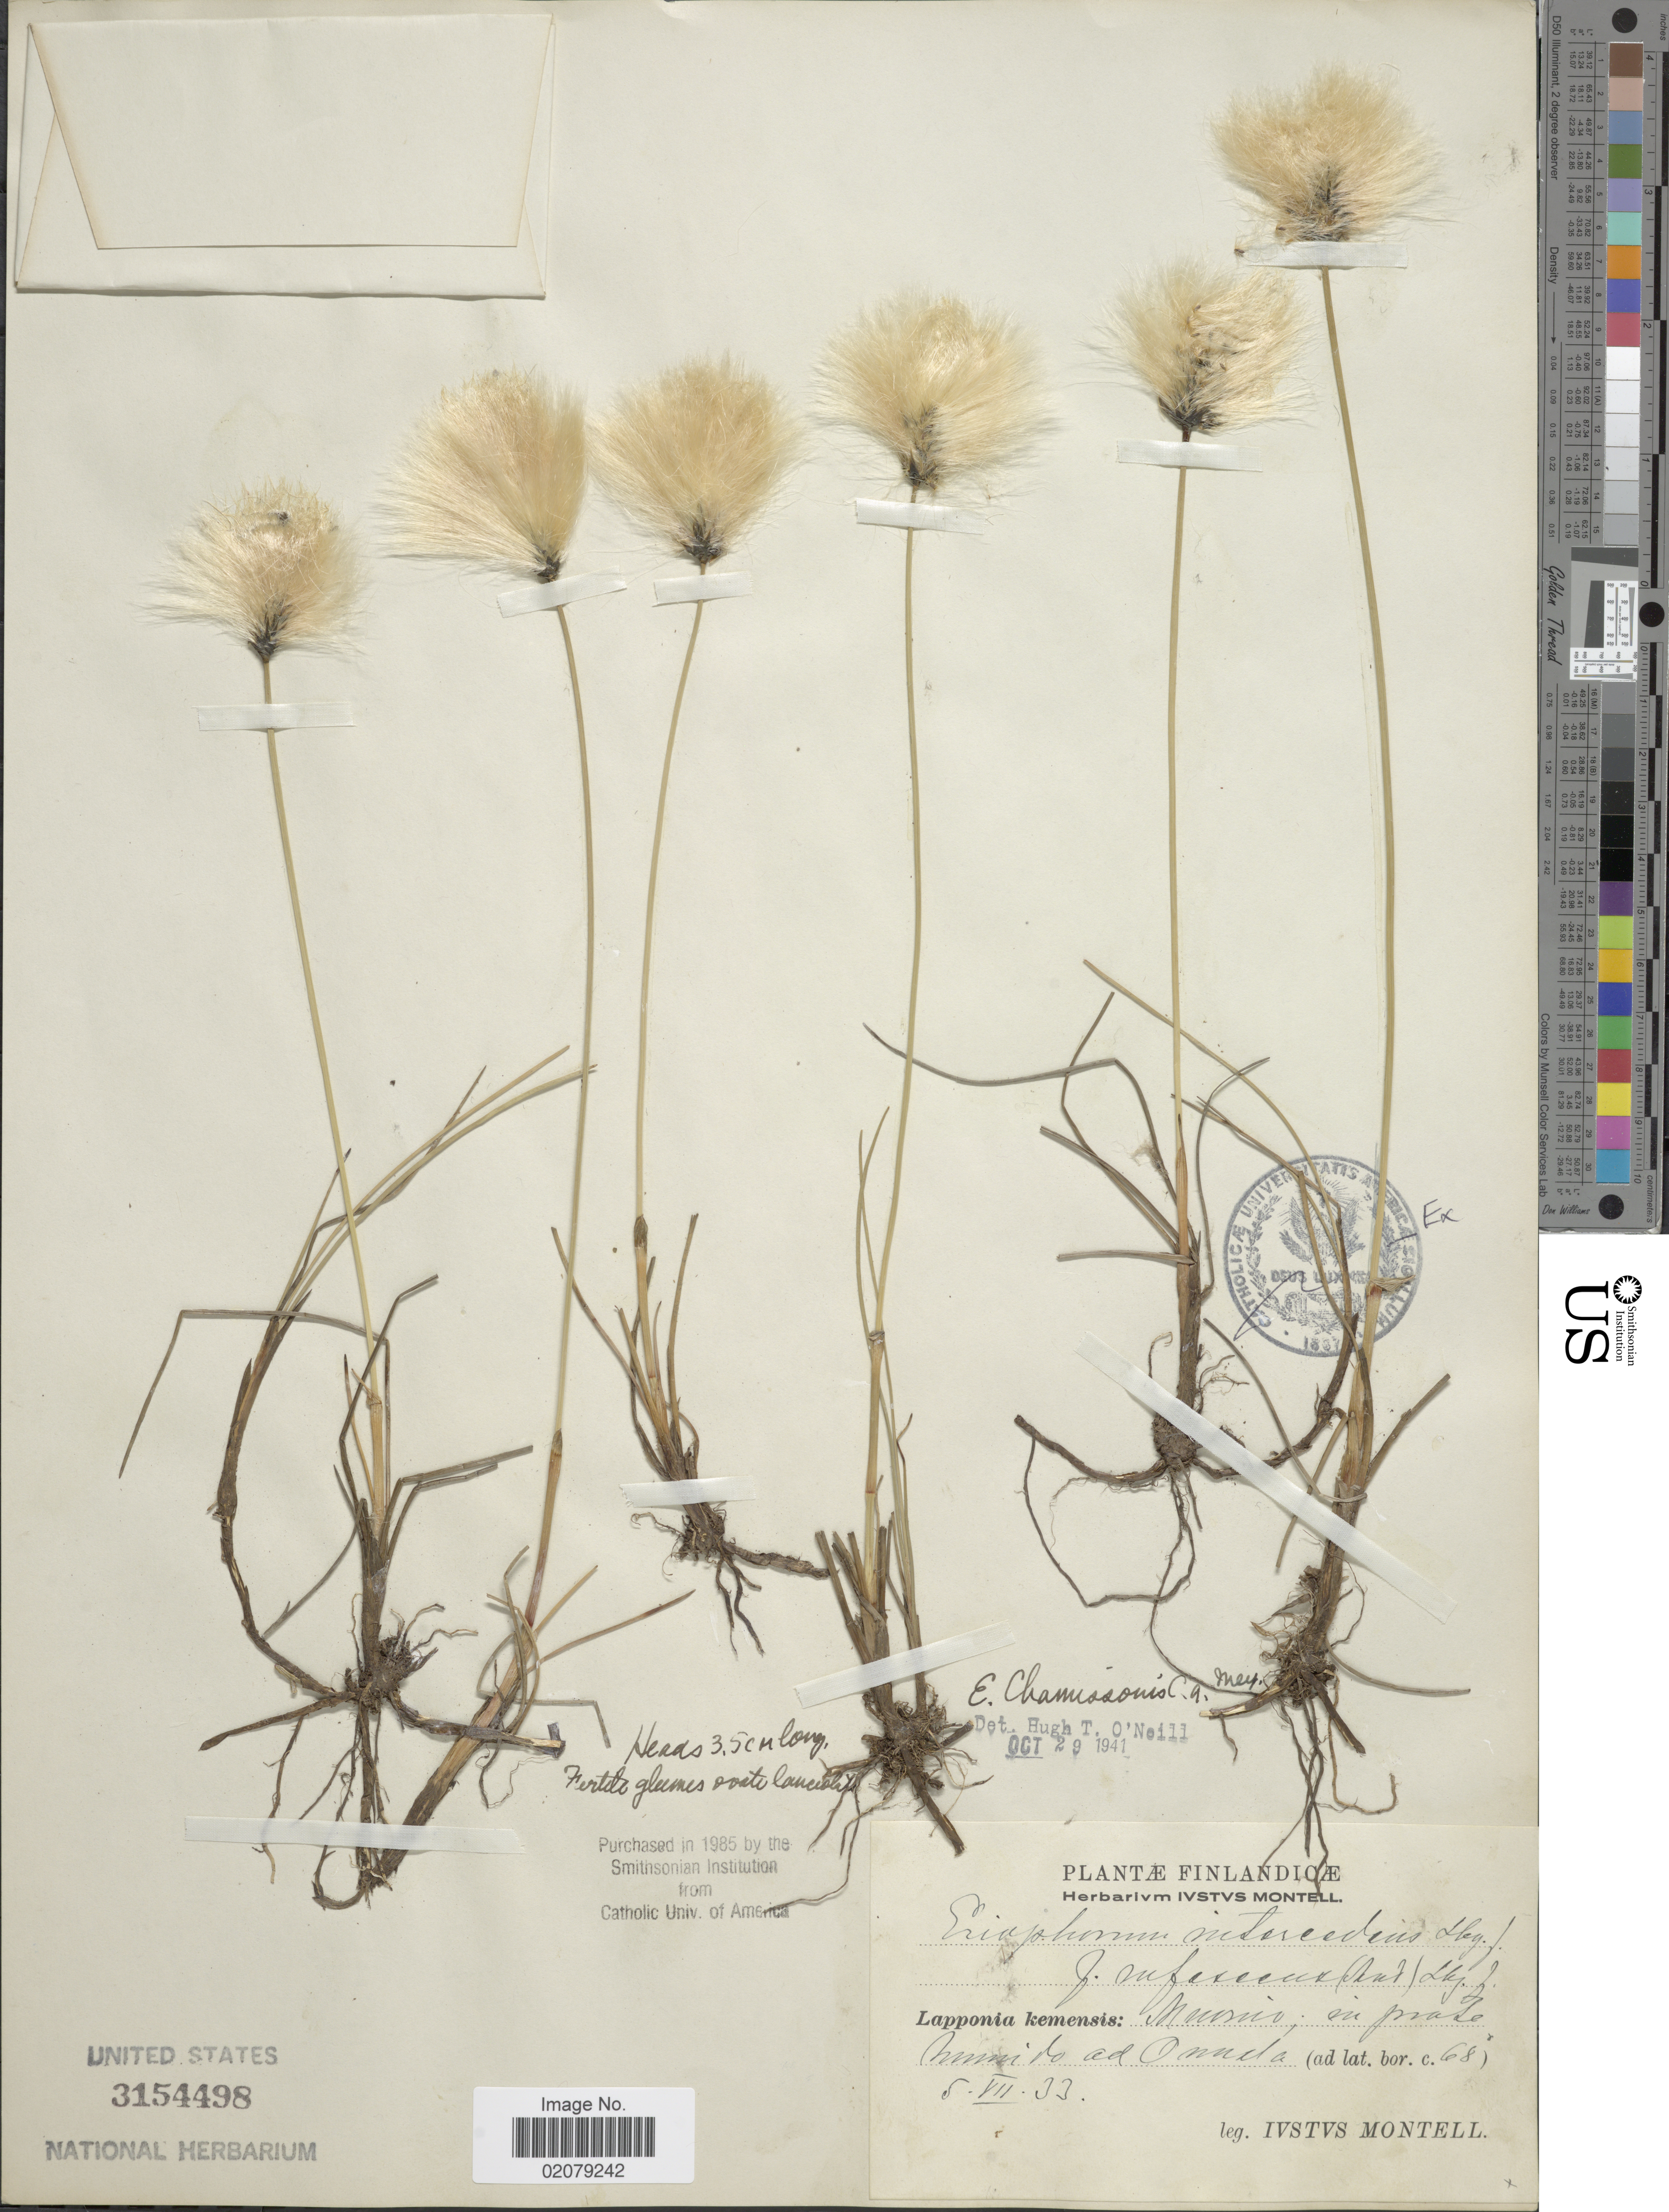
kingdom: Plantae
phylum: Tracheophyta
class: Liliopsida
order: Poales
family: Cyperaceae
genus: Eriophorum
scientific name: Eriophorum chamissonis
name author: C.A. Mey.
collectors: I. Montell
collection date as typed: Transcribed d/m/y: 5/7/33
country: Finland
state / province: Lappi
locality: Onnela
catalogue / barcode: US 3154498